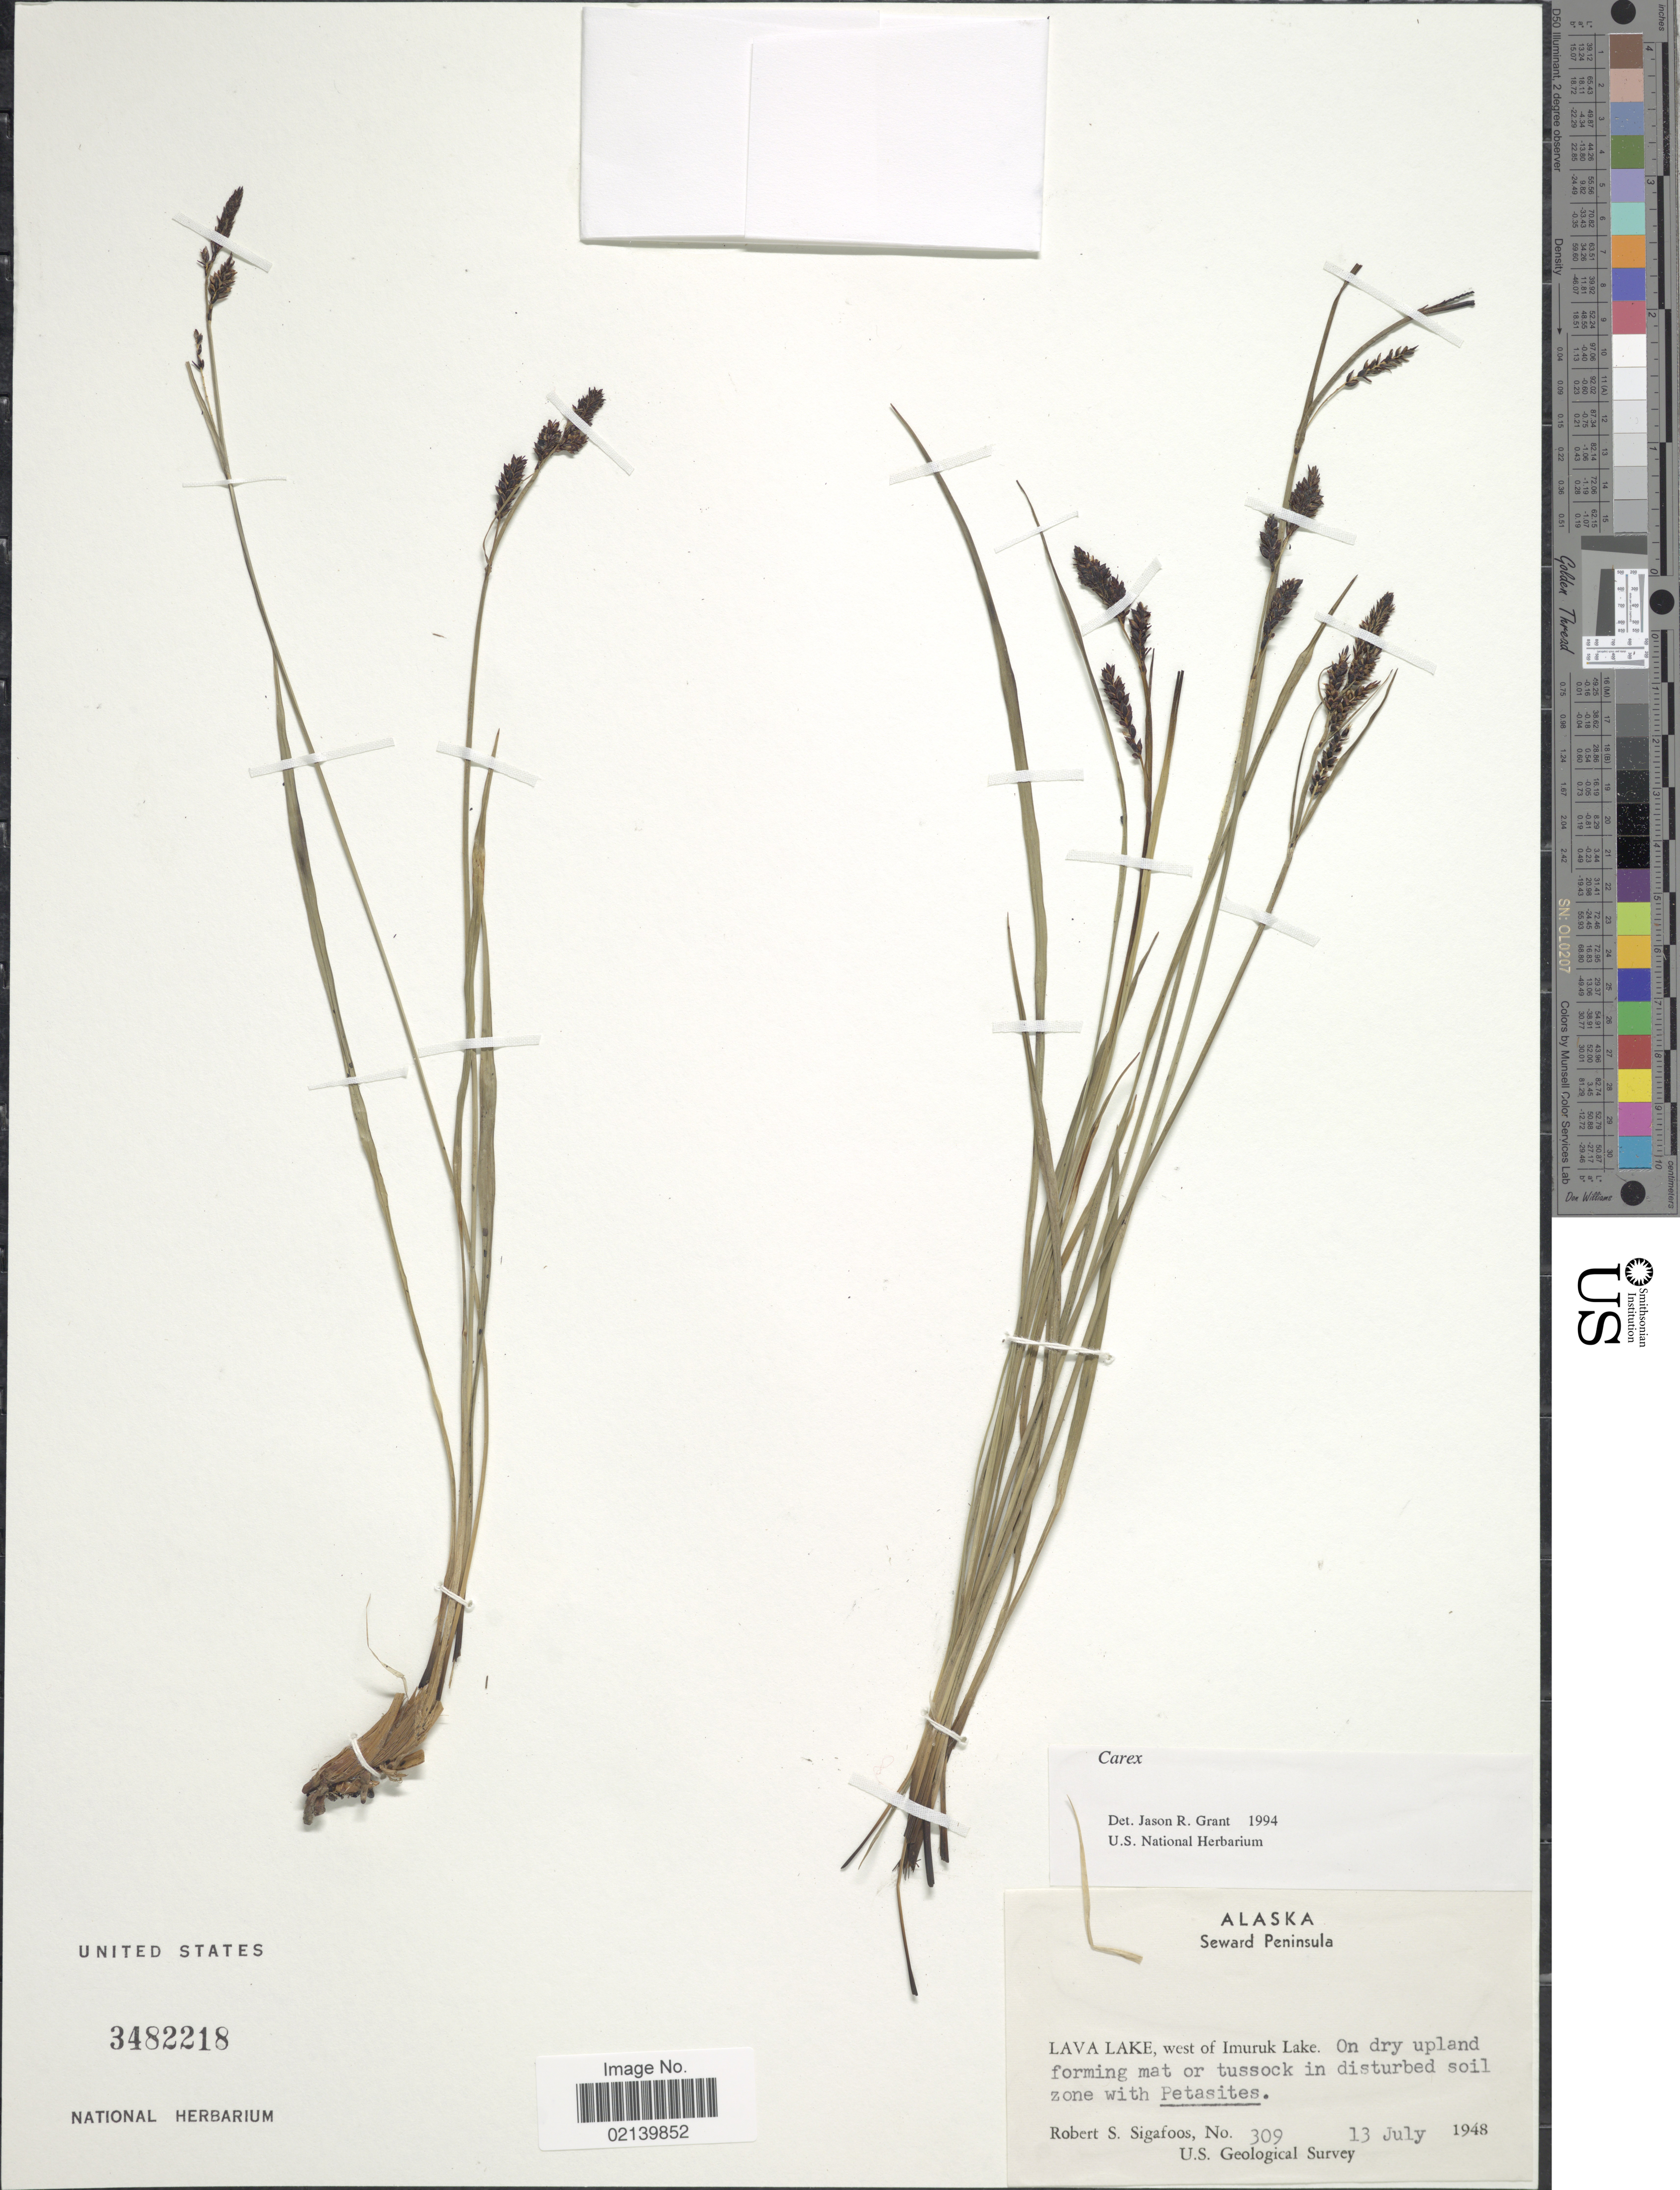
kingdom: Plantae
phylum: Tracheophyta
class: Liliopsida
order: Poales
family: Cyperaceae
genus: Carex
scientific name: Carex sp.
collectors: R. Sigafoos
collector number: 309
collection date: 1948-07-13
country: United States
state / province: Alaska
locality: Alaska, Seward Peninsula. Lava Lake, west of Imuruk Lake. On dry upland forming mat or tussock in disturbed soil zone.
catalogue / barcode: US 3482218